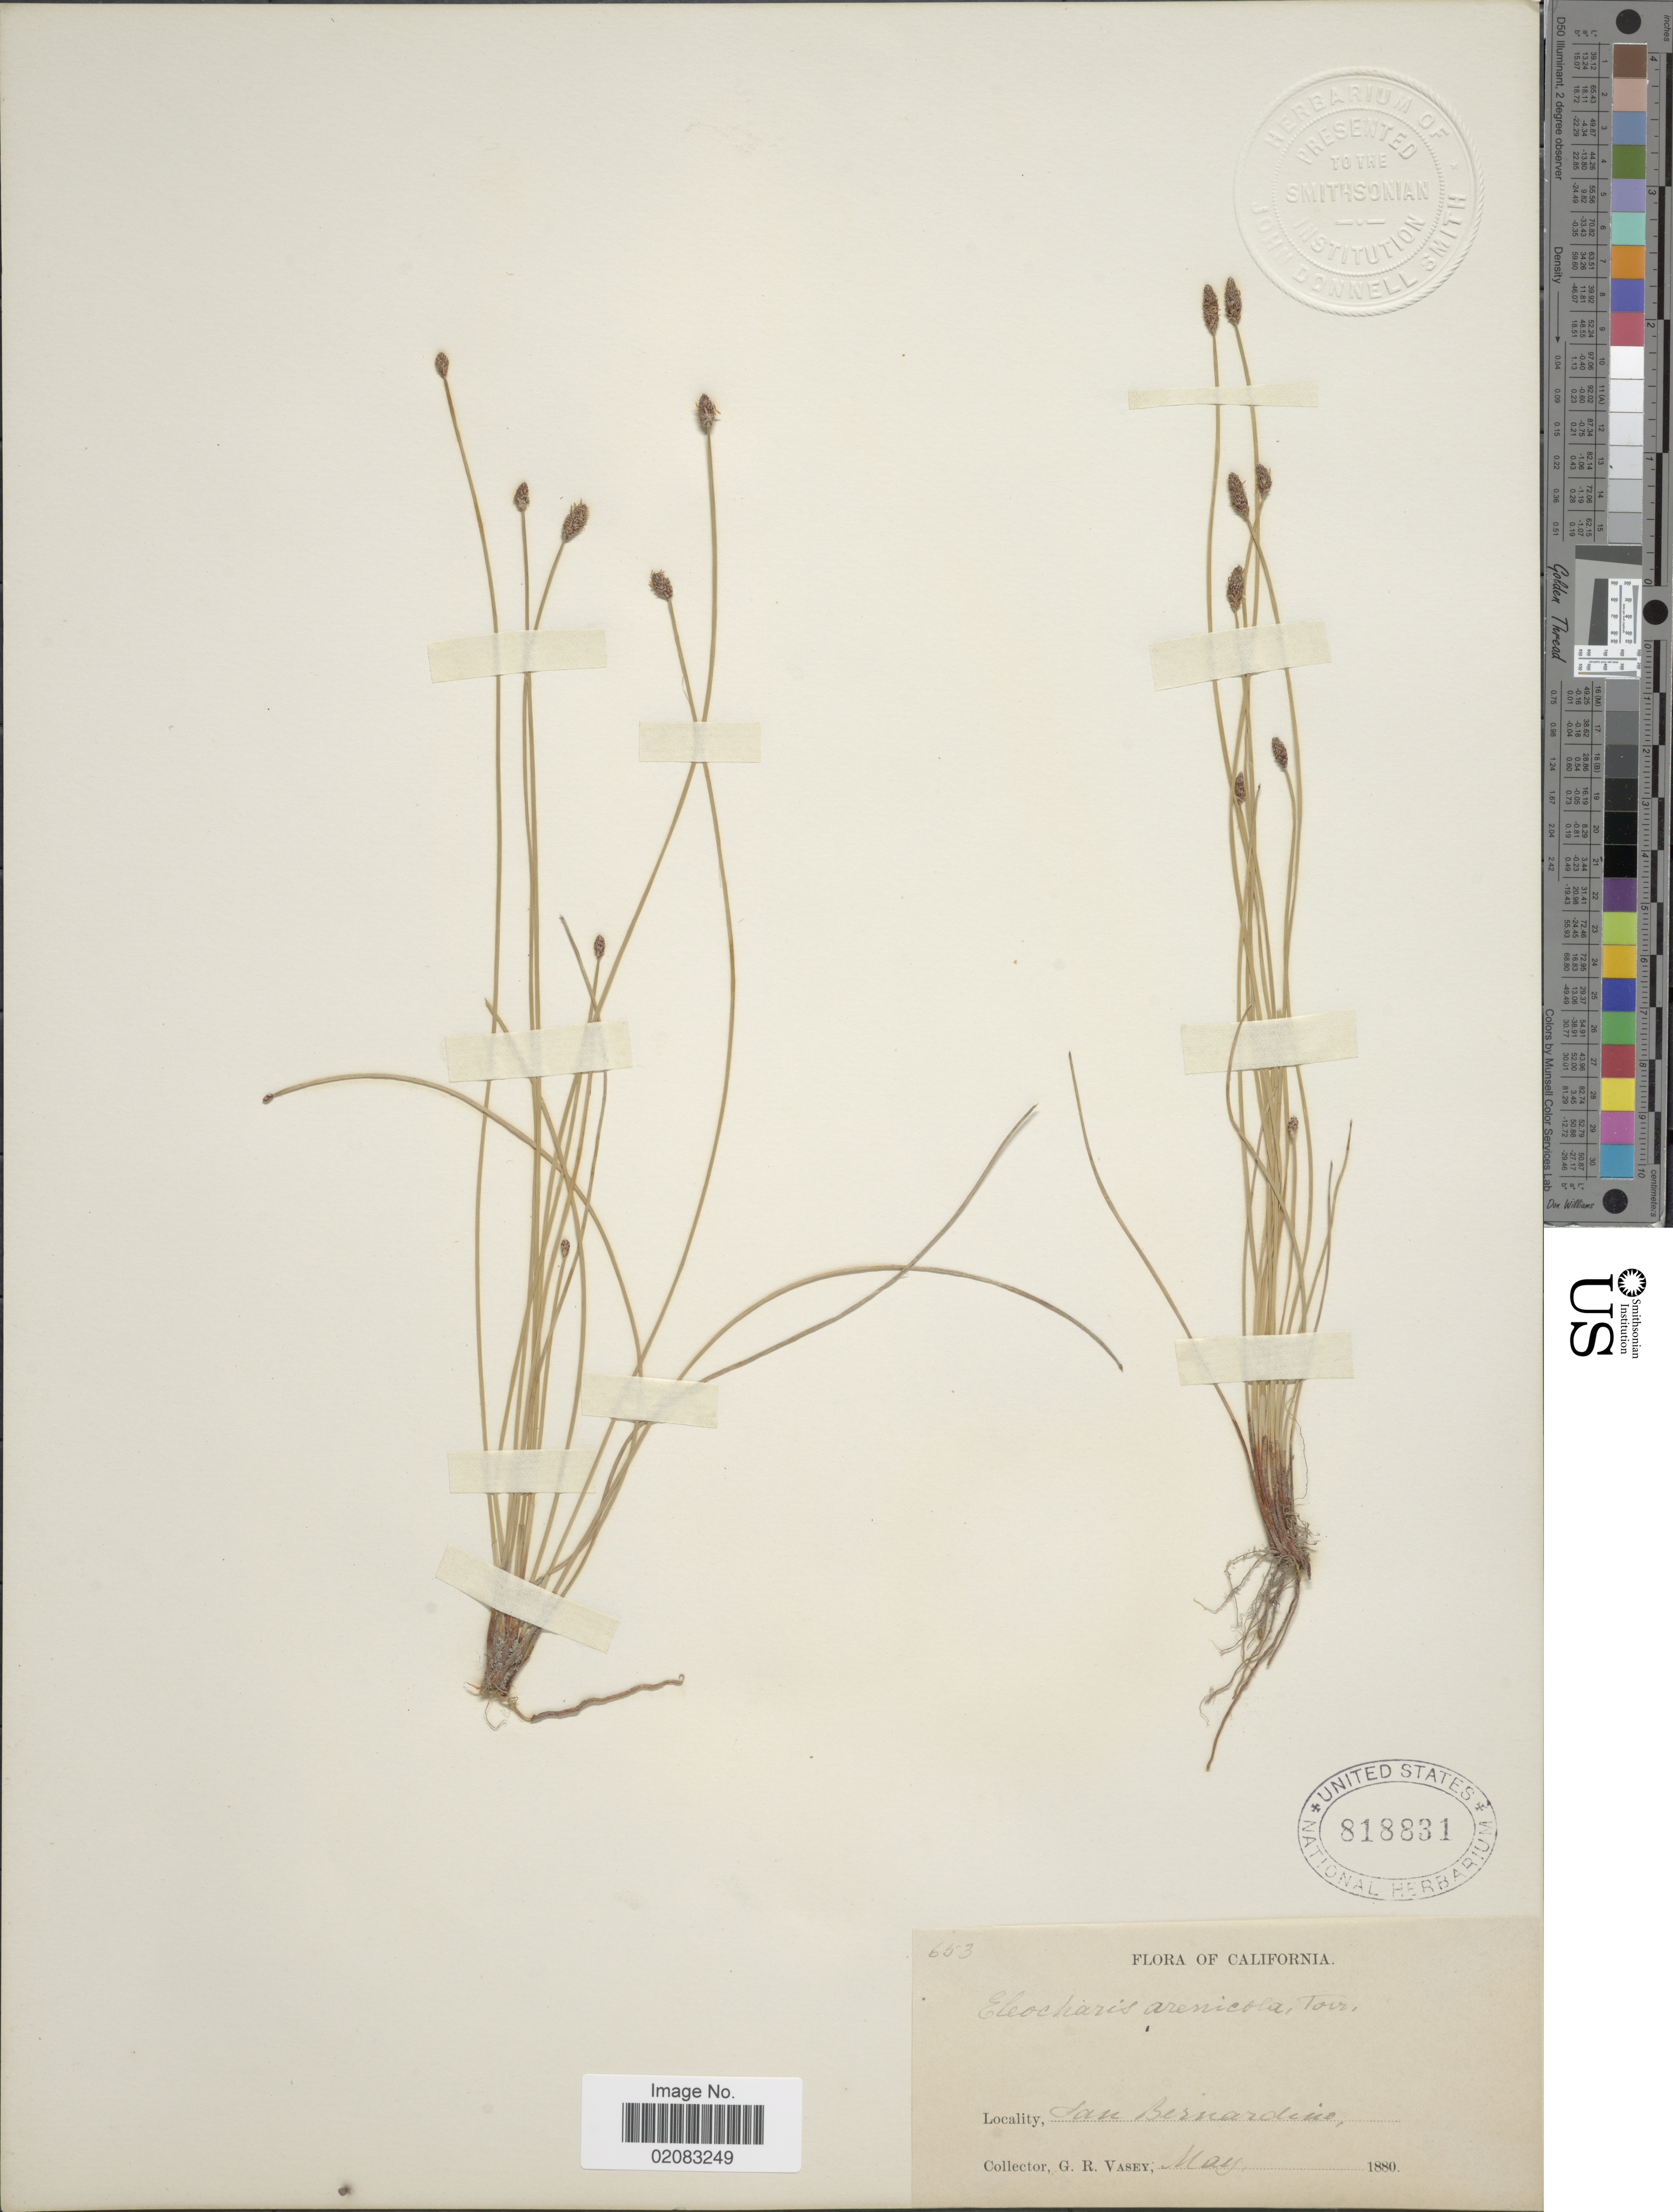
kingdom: Plantae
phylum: Tracheophyta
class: Liliopsida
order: Poales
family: Cyperaceae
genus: Eleocharis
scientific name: Eleocharis montevidensis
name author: Kunth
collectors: G. R. Vasey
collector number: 653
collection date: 1880-05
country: United States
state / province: California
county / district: San Bernardino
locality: San Bernardino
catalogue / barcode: US 818831